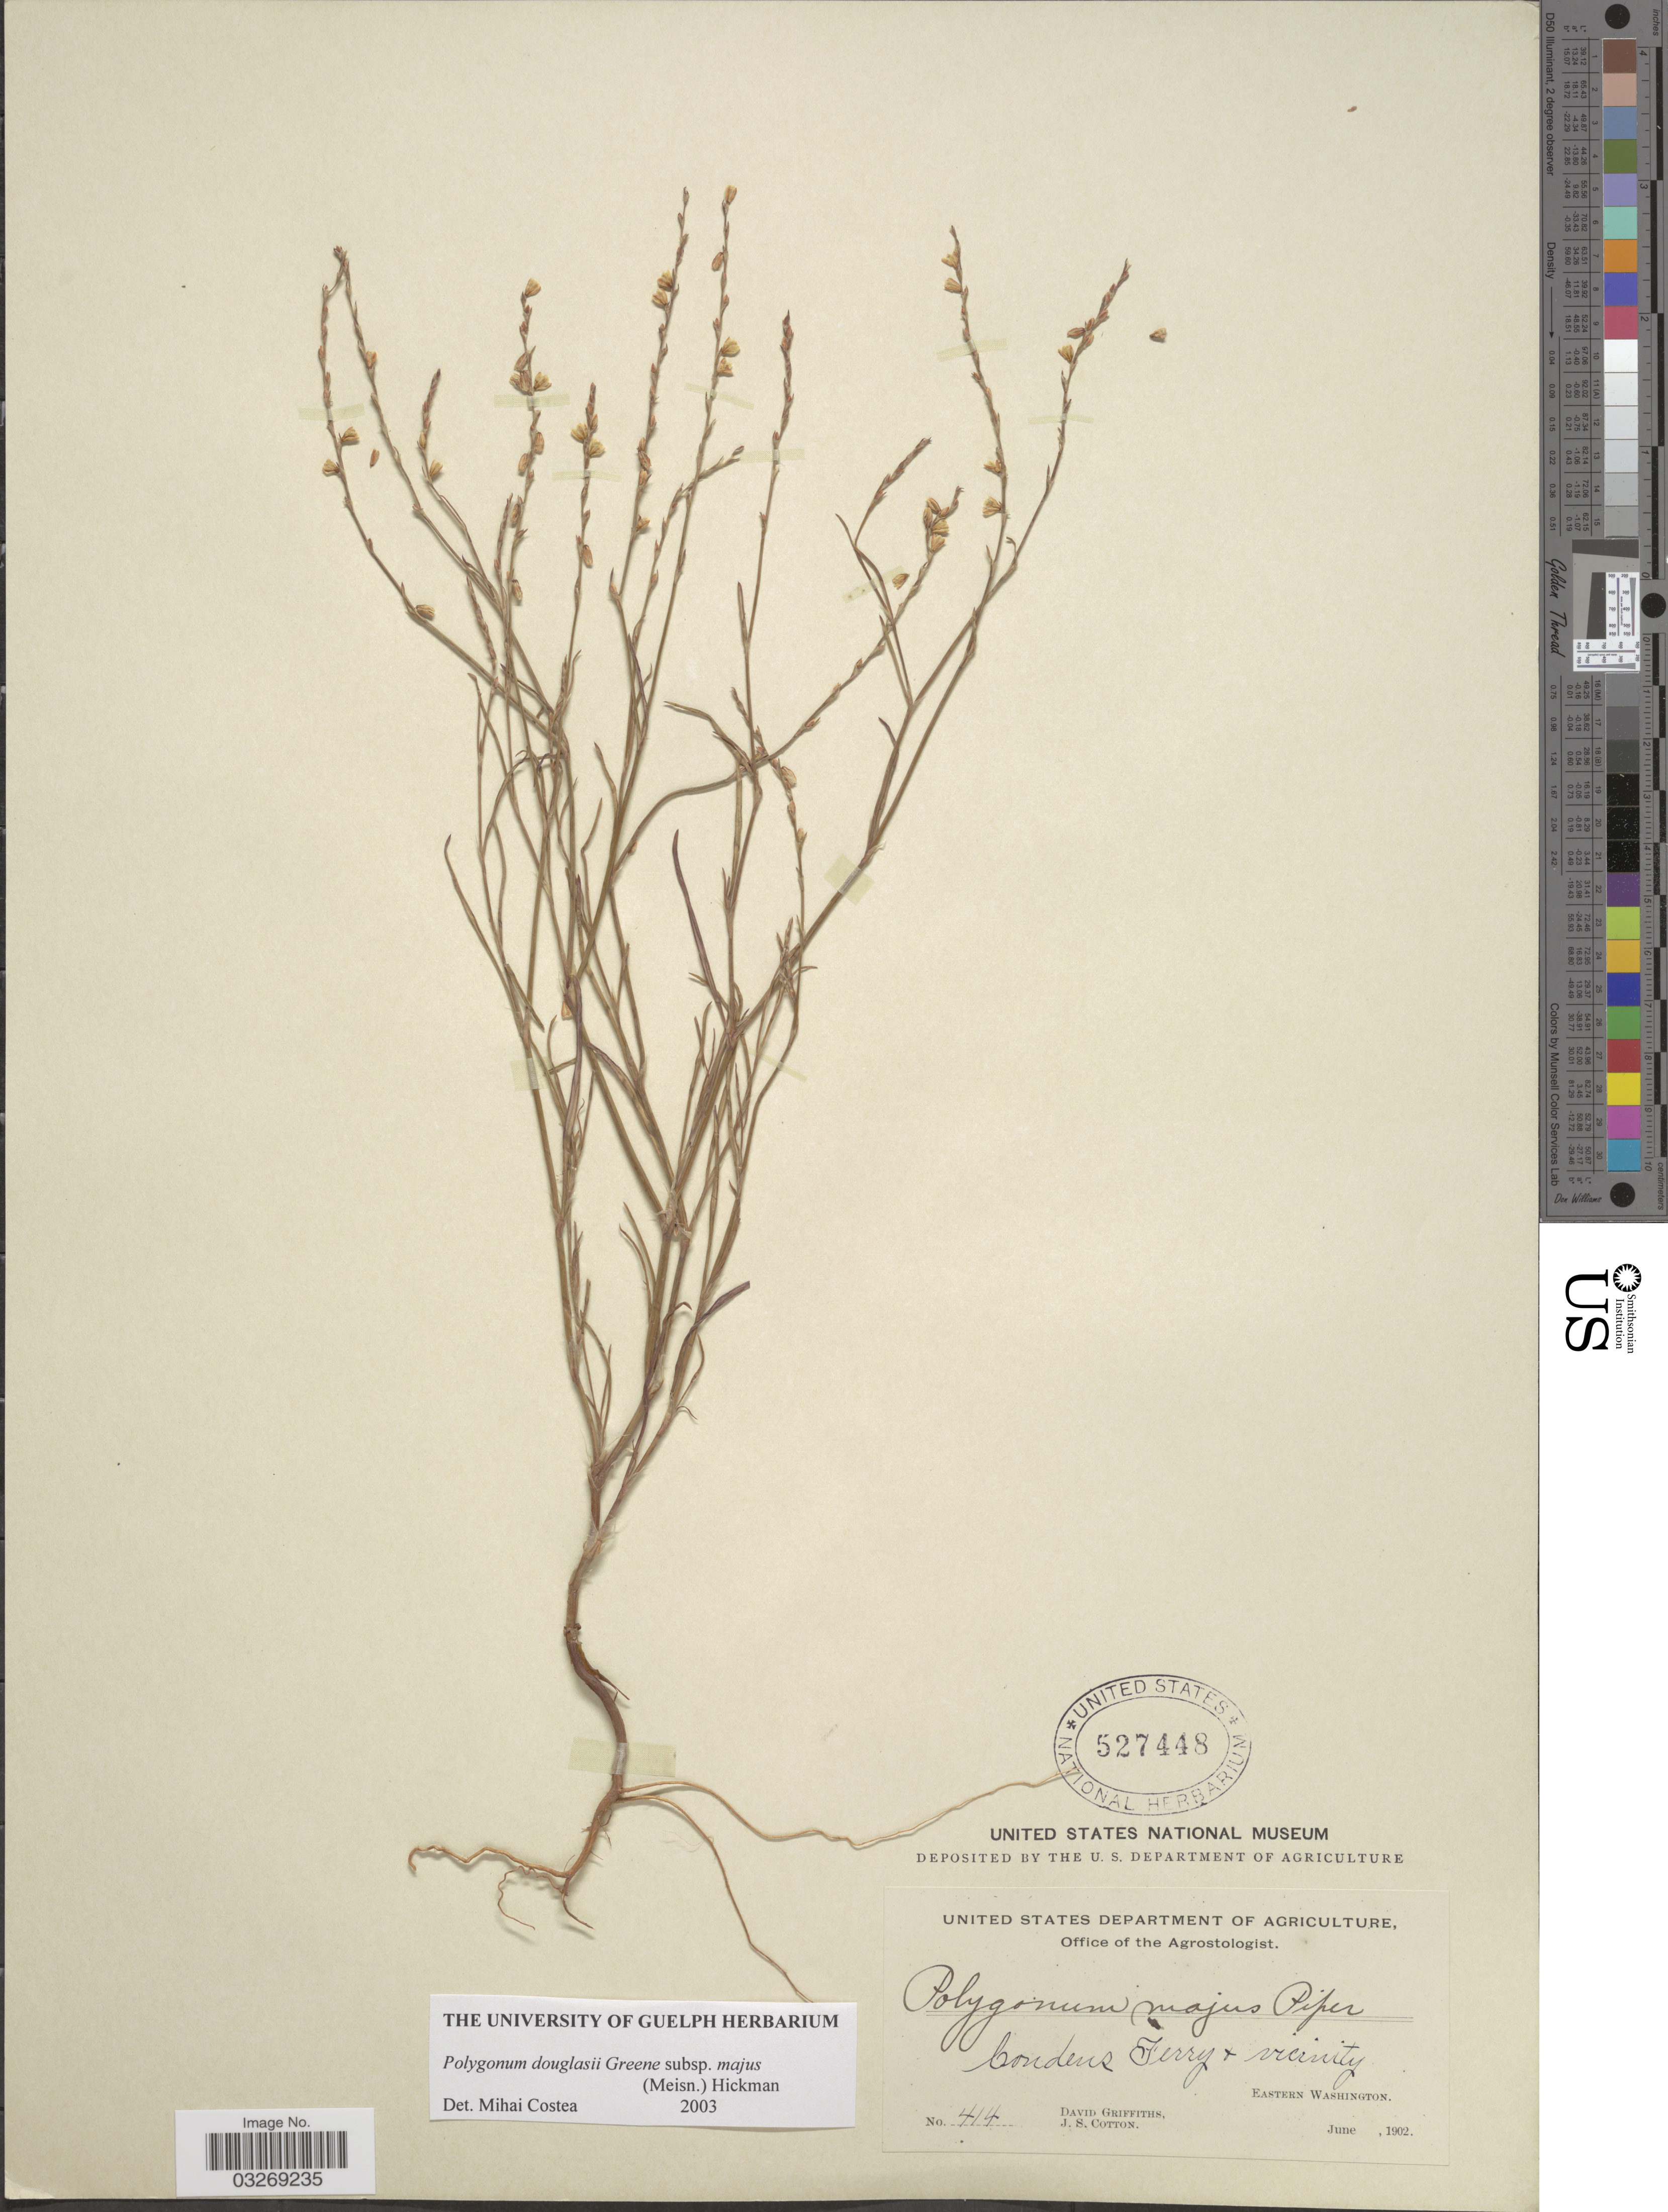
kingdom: Plantae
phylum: Tracheophyta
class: Magnoliopsida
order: Caryophyllales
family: Polygonaceae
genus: Polygonum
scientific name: Polygonum douglasii subsp. majus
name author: (Meisn.) Hickman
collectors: D. Griffiths & J. S. Cotton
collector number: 414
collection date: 1902-06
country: United States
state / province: Washington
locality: Condens Ferry & vicinity. Eastern Washington.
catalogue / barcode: US 527448